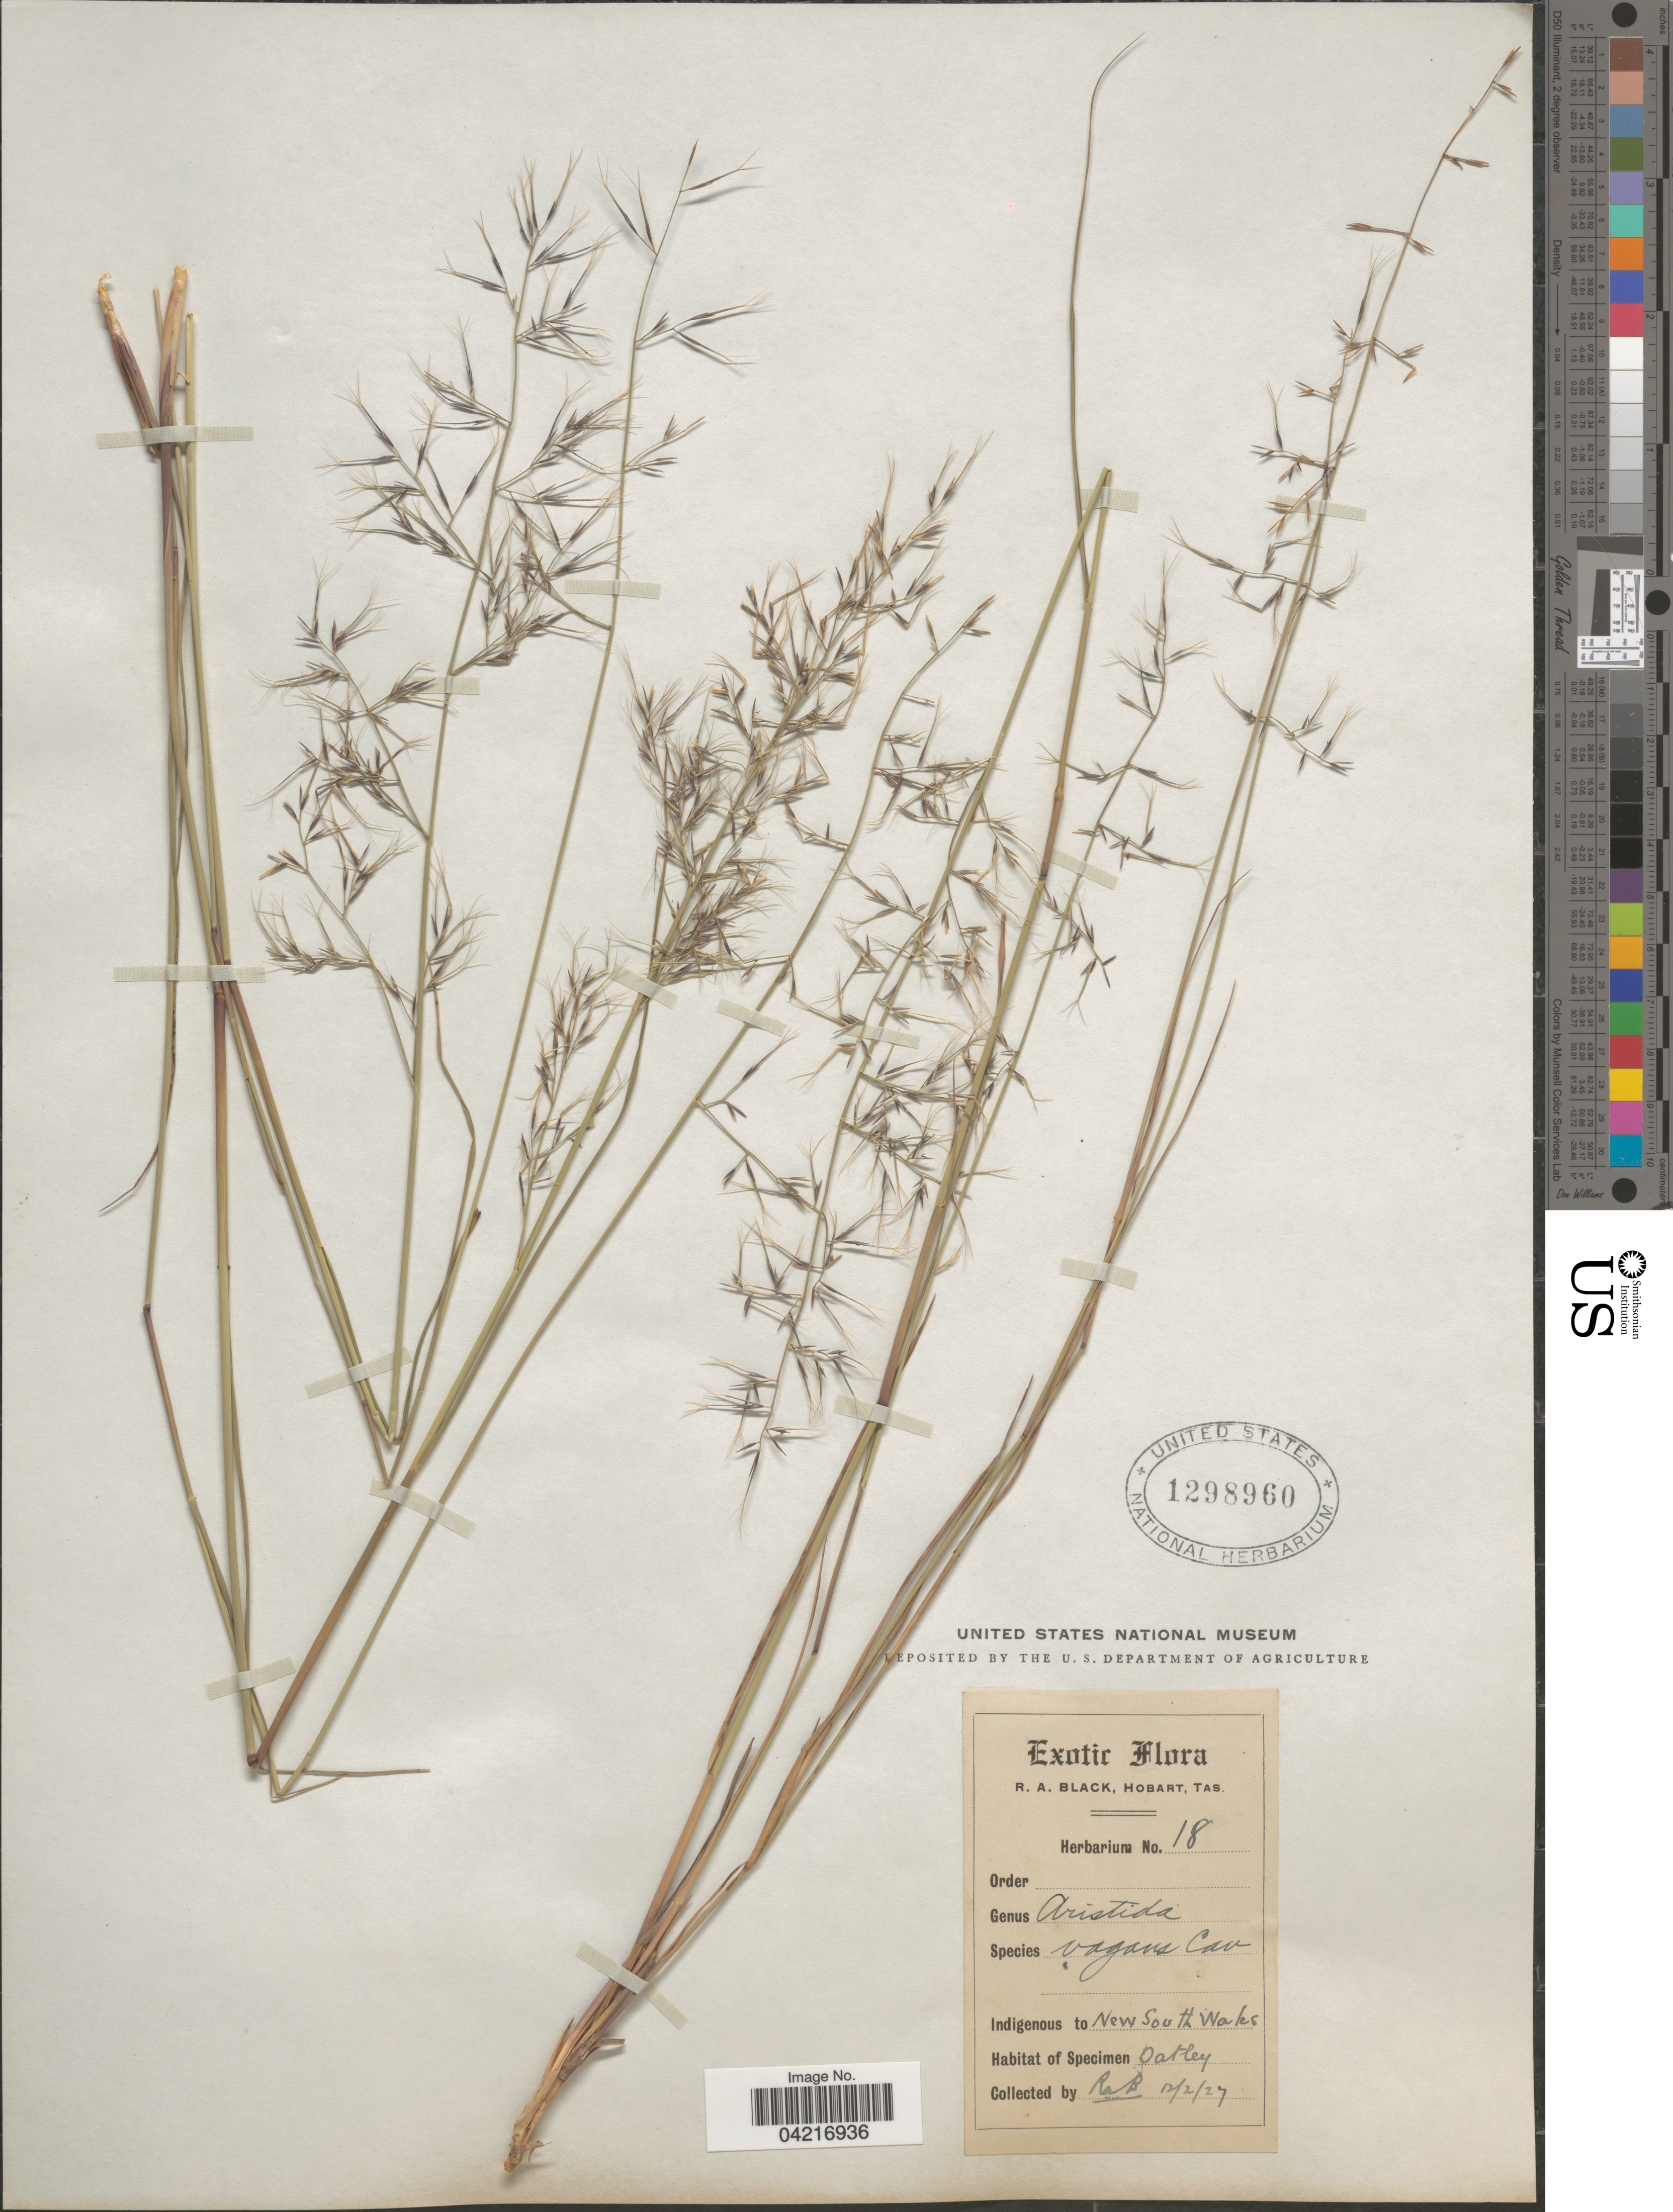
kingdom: Plantae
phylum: Tracheophyta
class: Liliopsida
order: Poales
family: Poaceae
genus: Aristida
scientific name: Aristida vagans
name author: Cav.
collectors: R. A. Black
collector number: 18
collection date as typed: Transcribed d/m/y: 12/2/27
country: Australia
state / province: New South Wales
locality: Oatley.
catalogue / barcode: US 1298960